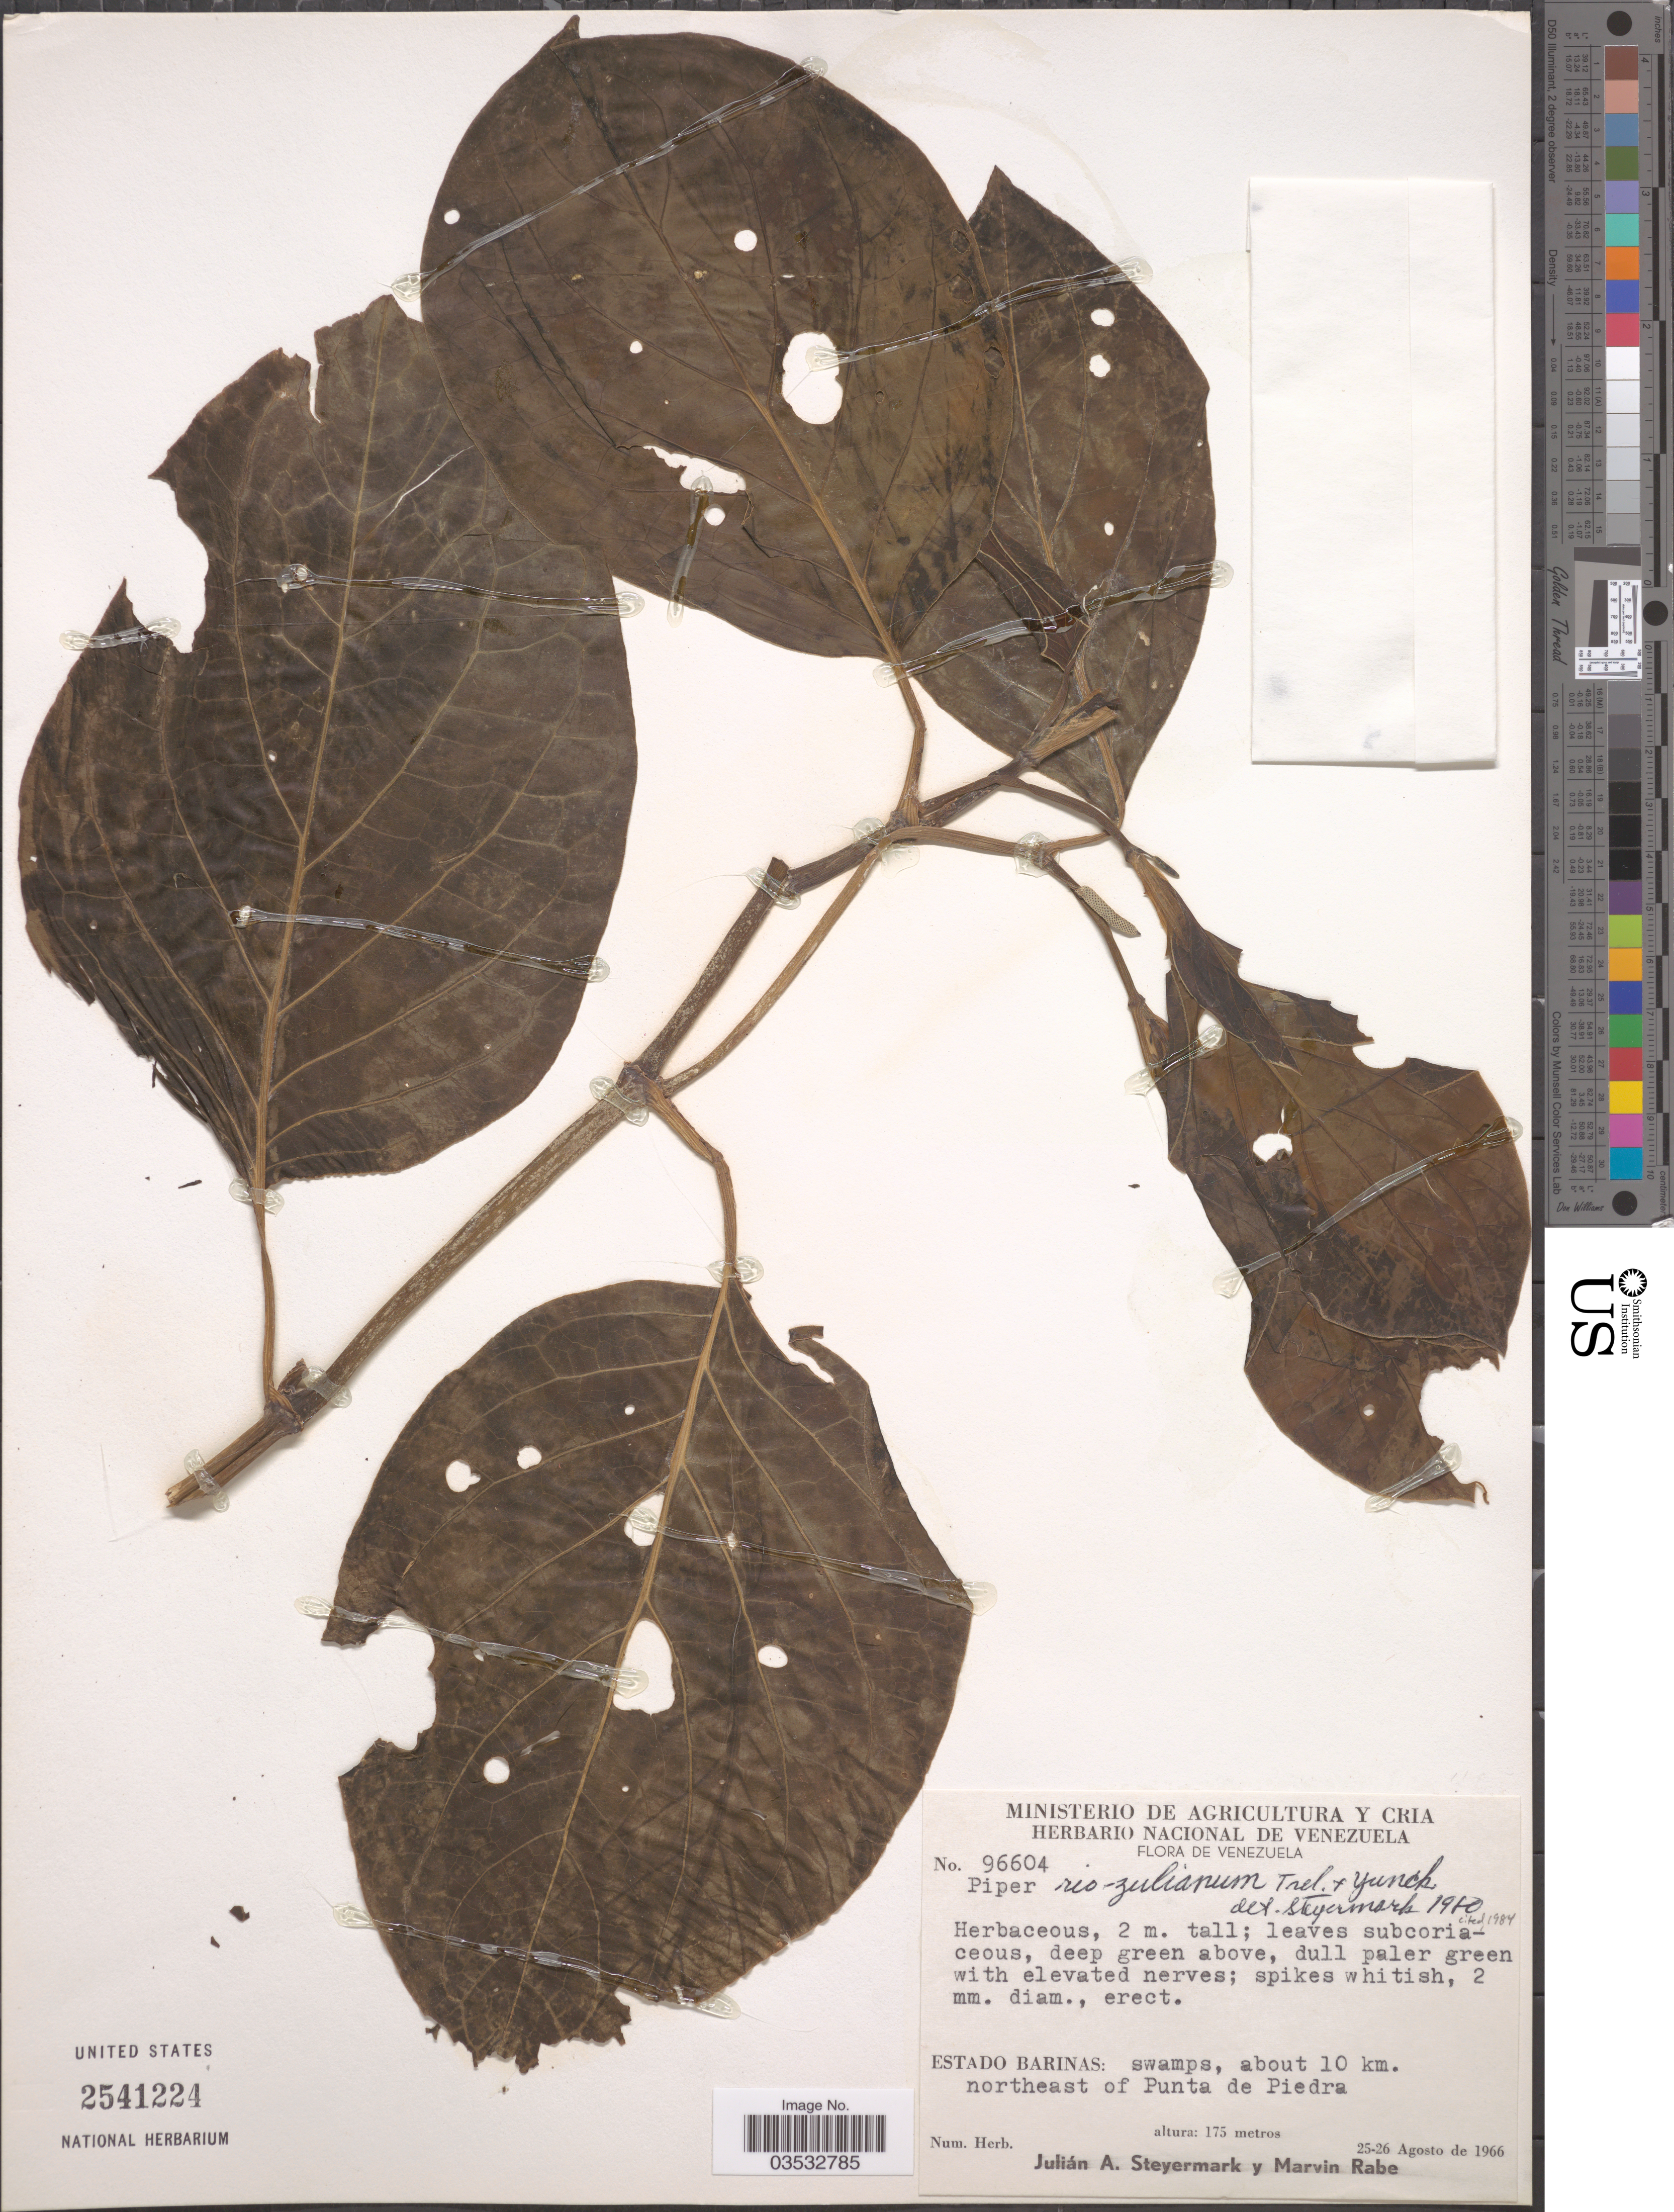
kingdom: Plantae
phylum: Tracheophyta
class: Magnoliopsida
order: Piperales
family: Piperaceae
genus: Piper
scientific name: Piper riozulianum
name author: Trel. & Yunck.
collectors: J. Steyermark & M. Rabe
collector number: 96604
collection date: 1966-08-25/1966-08-26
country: Venezuela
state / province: Barinas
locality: About 10 km. northeast of Punta de Piedra.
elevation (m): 175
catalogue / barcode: US 2541224